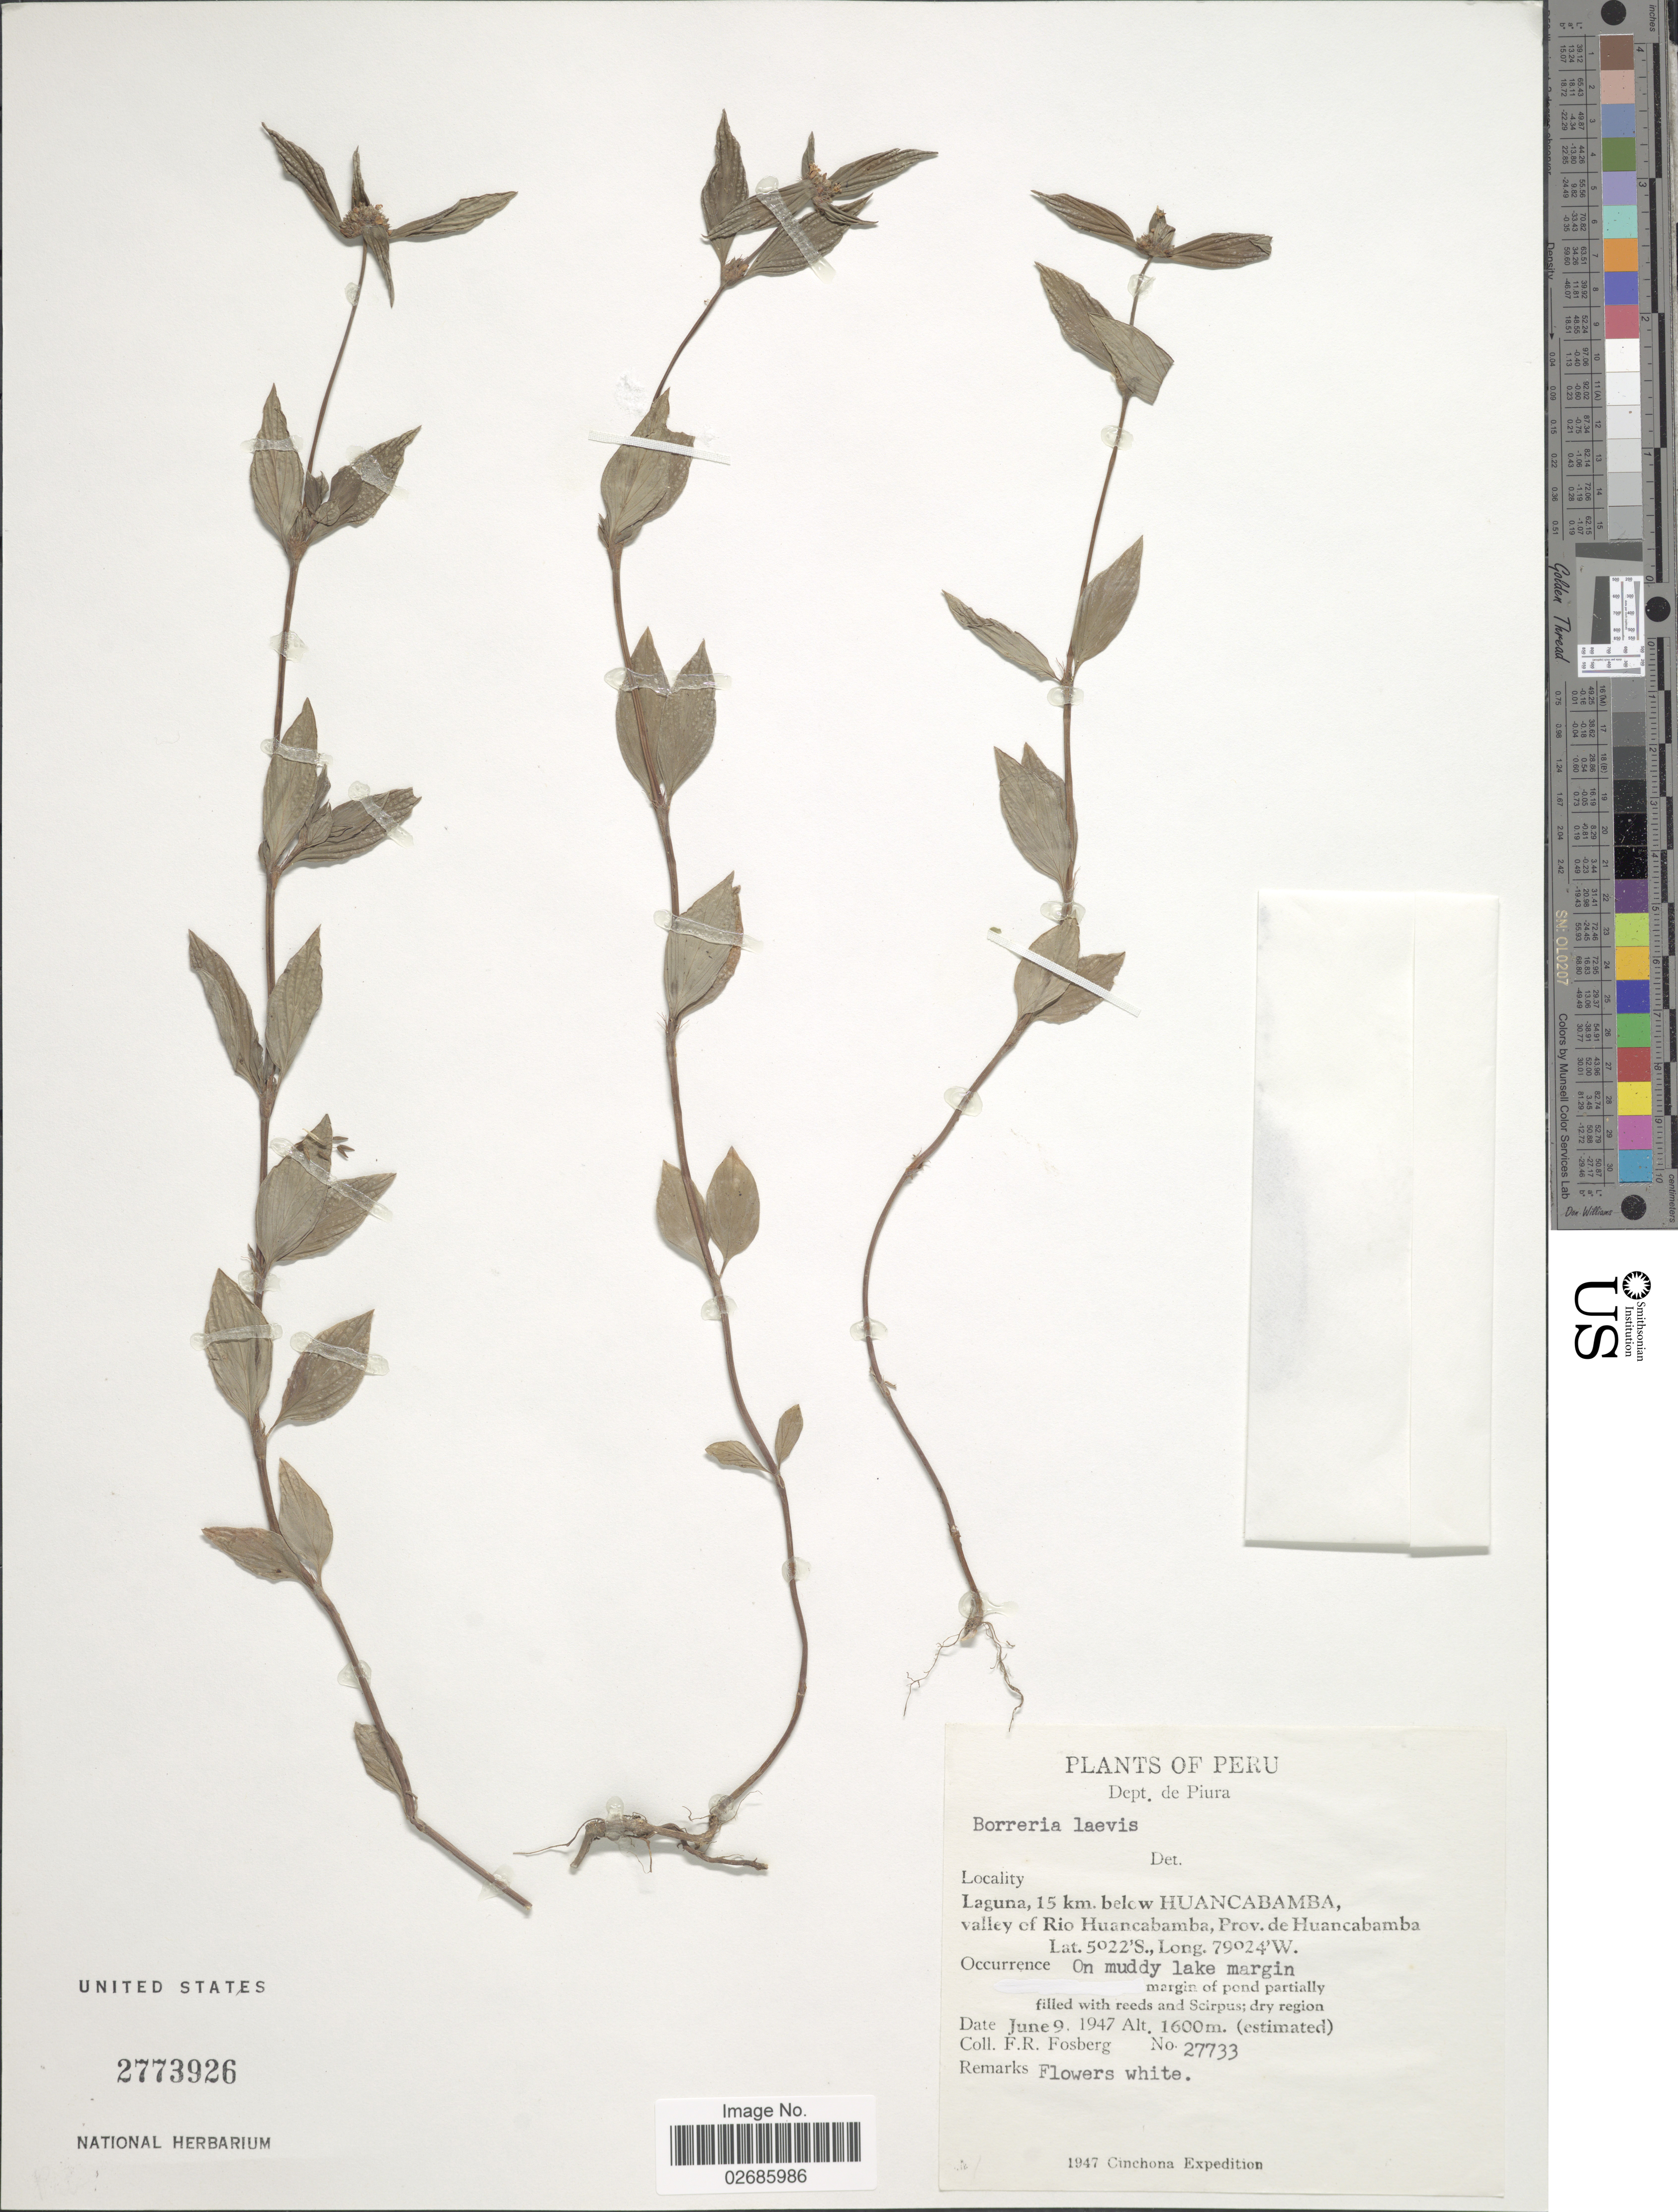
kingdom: Plantae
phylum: Tracheophyta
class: Magnoliopsida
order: Gentianales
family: Rubiaceae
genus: Borreria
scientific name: Borreria assurgens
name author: (Ruiz & Pav.) Griseb.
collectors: F. R. Fosberg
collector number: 27733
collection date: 1947-06-09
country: Peru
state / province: Piura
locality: Dept.de Piura, Laguna, 15 km below Huancabamba, valley of Rio Huancabamba, Prov. Huancabamba, On muddy lake margin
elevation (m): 1600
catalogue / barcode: US 2773926